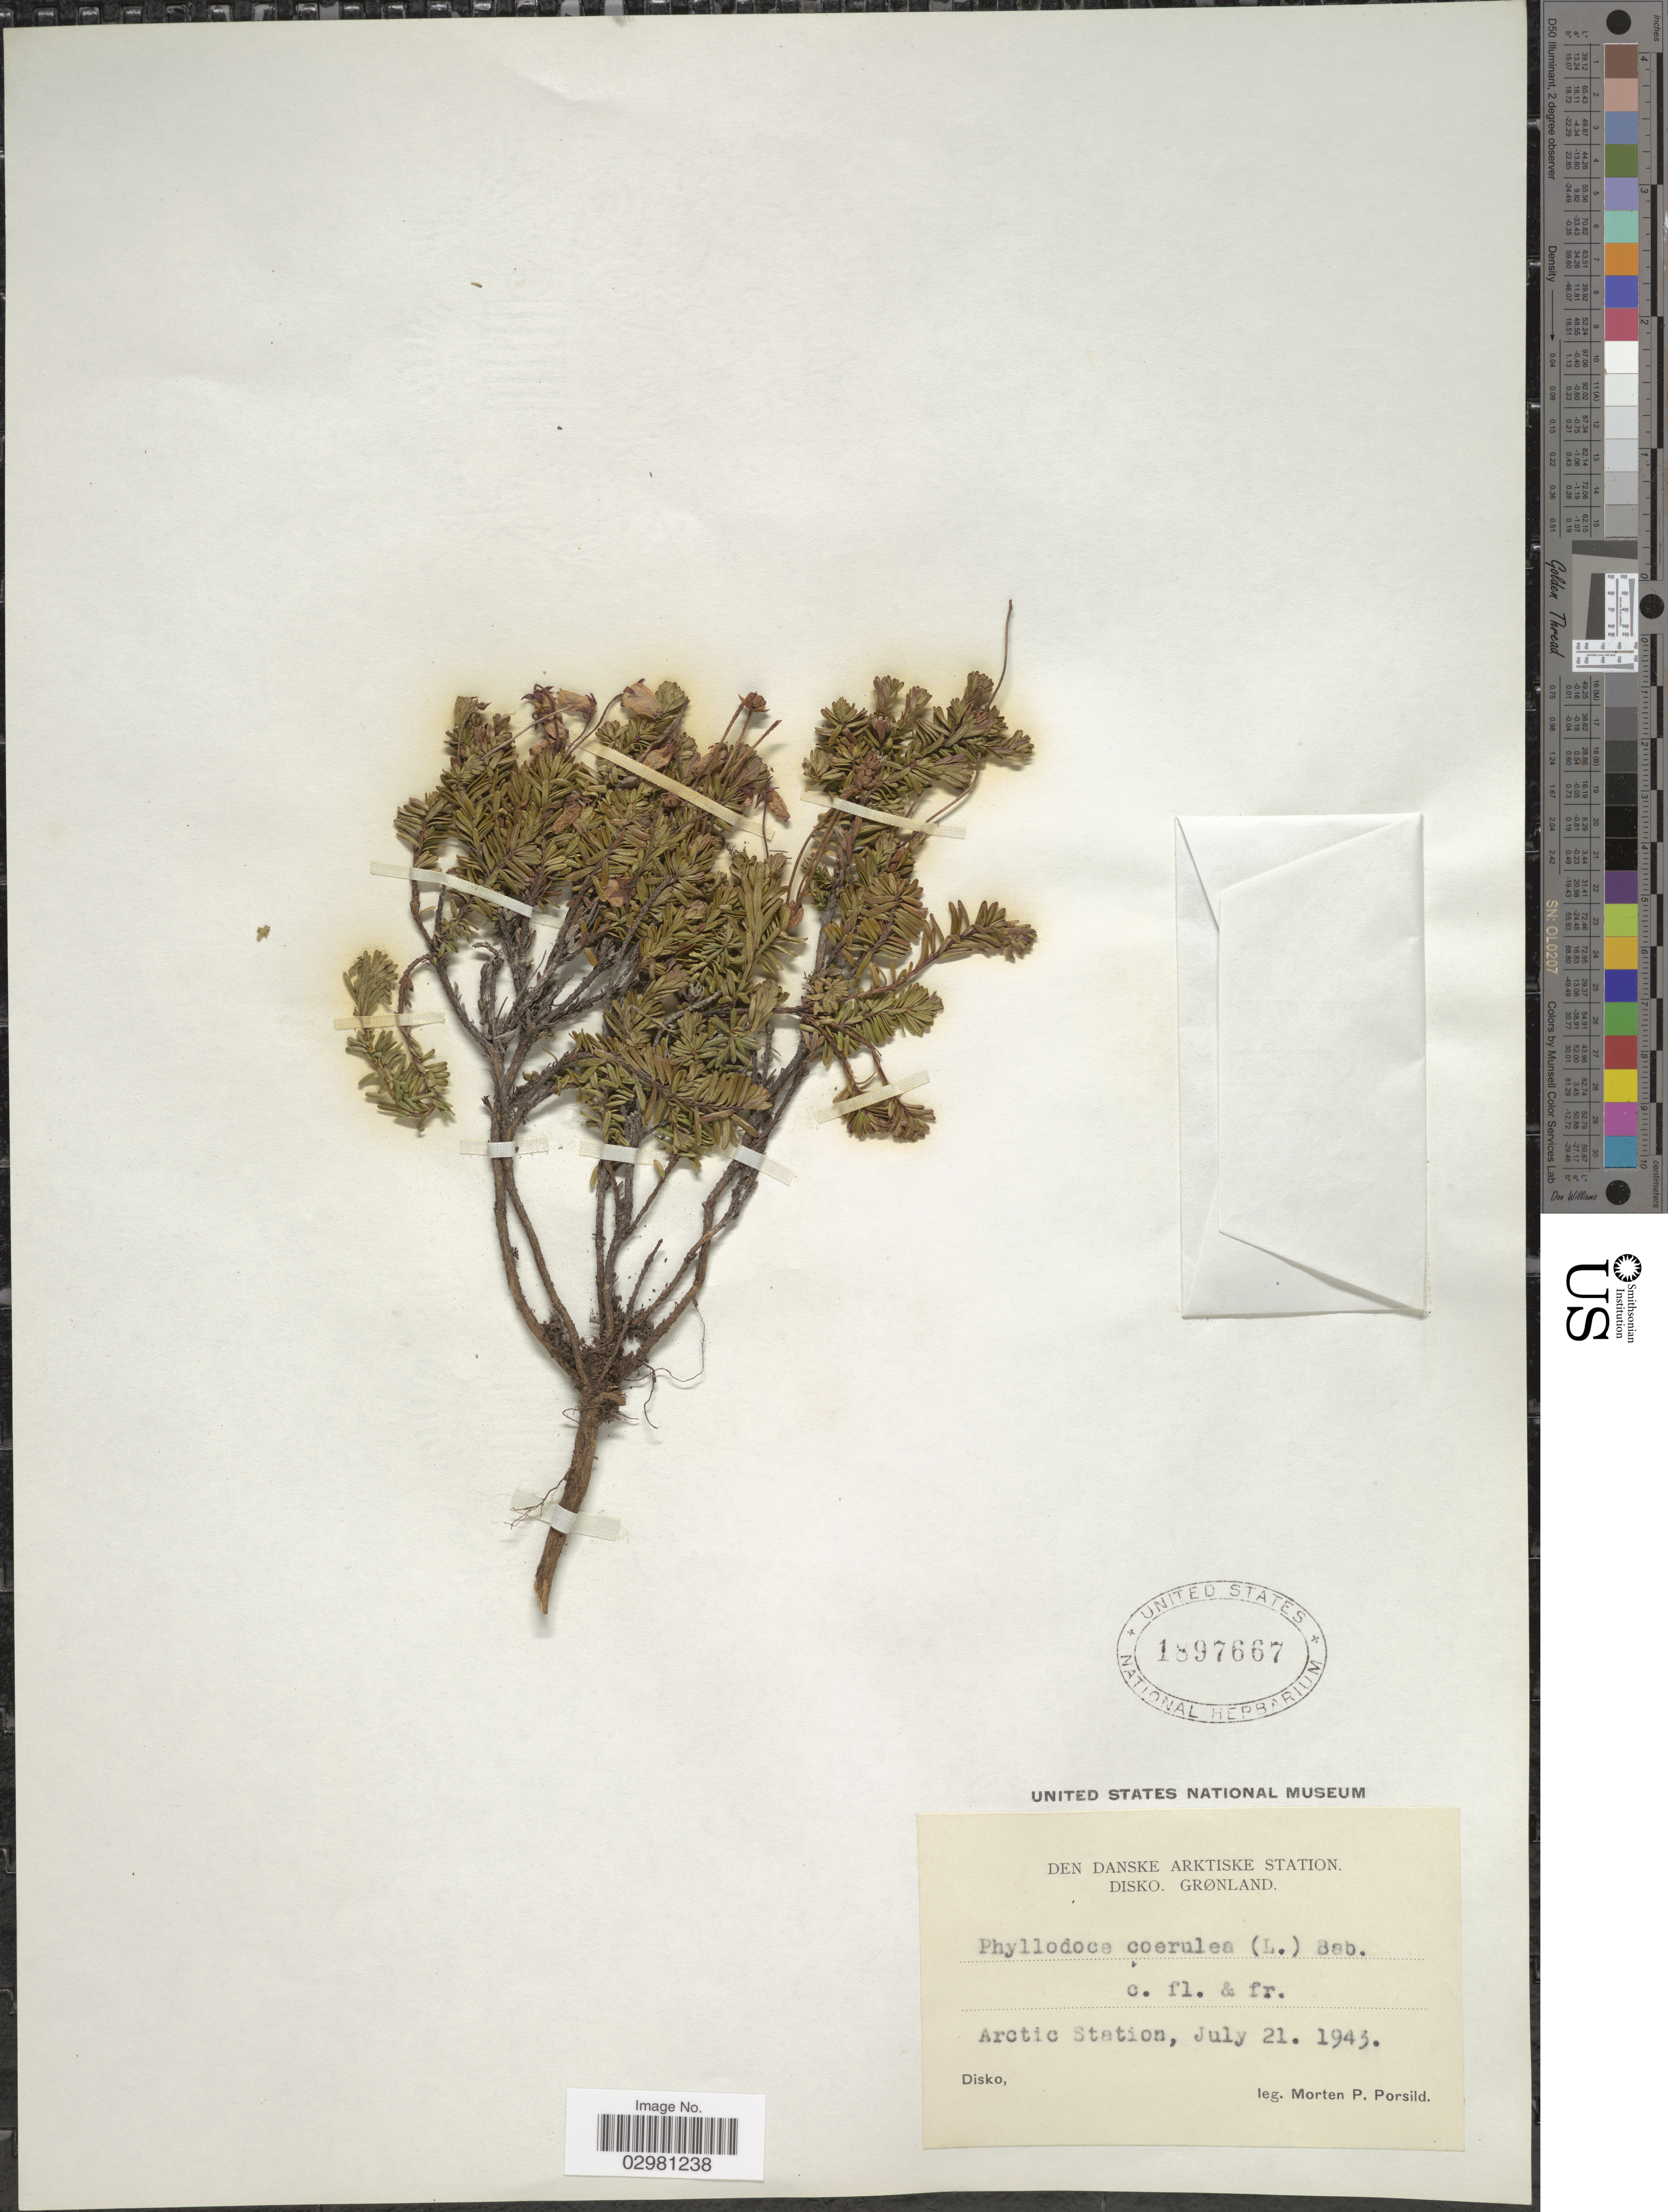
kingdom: Plantae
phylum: Tracheophyta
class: Magnoliopsida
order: Ericales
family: Ericaceae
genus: Phyllodoce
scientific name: Phyllodoce caerulea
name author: (L.) Bab.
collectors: M. P. Porsild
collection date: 1943-07-21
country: Greenland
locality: Den Danske Arktiske Station, Disko, Grønland, Arctic Station.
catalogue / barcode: US 1897667